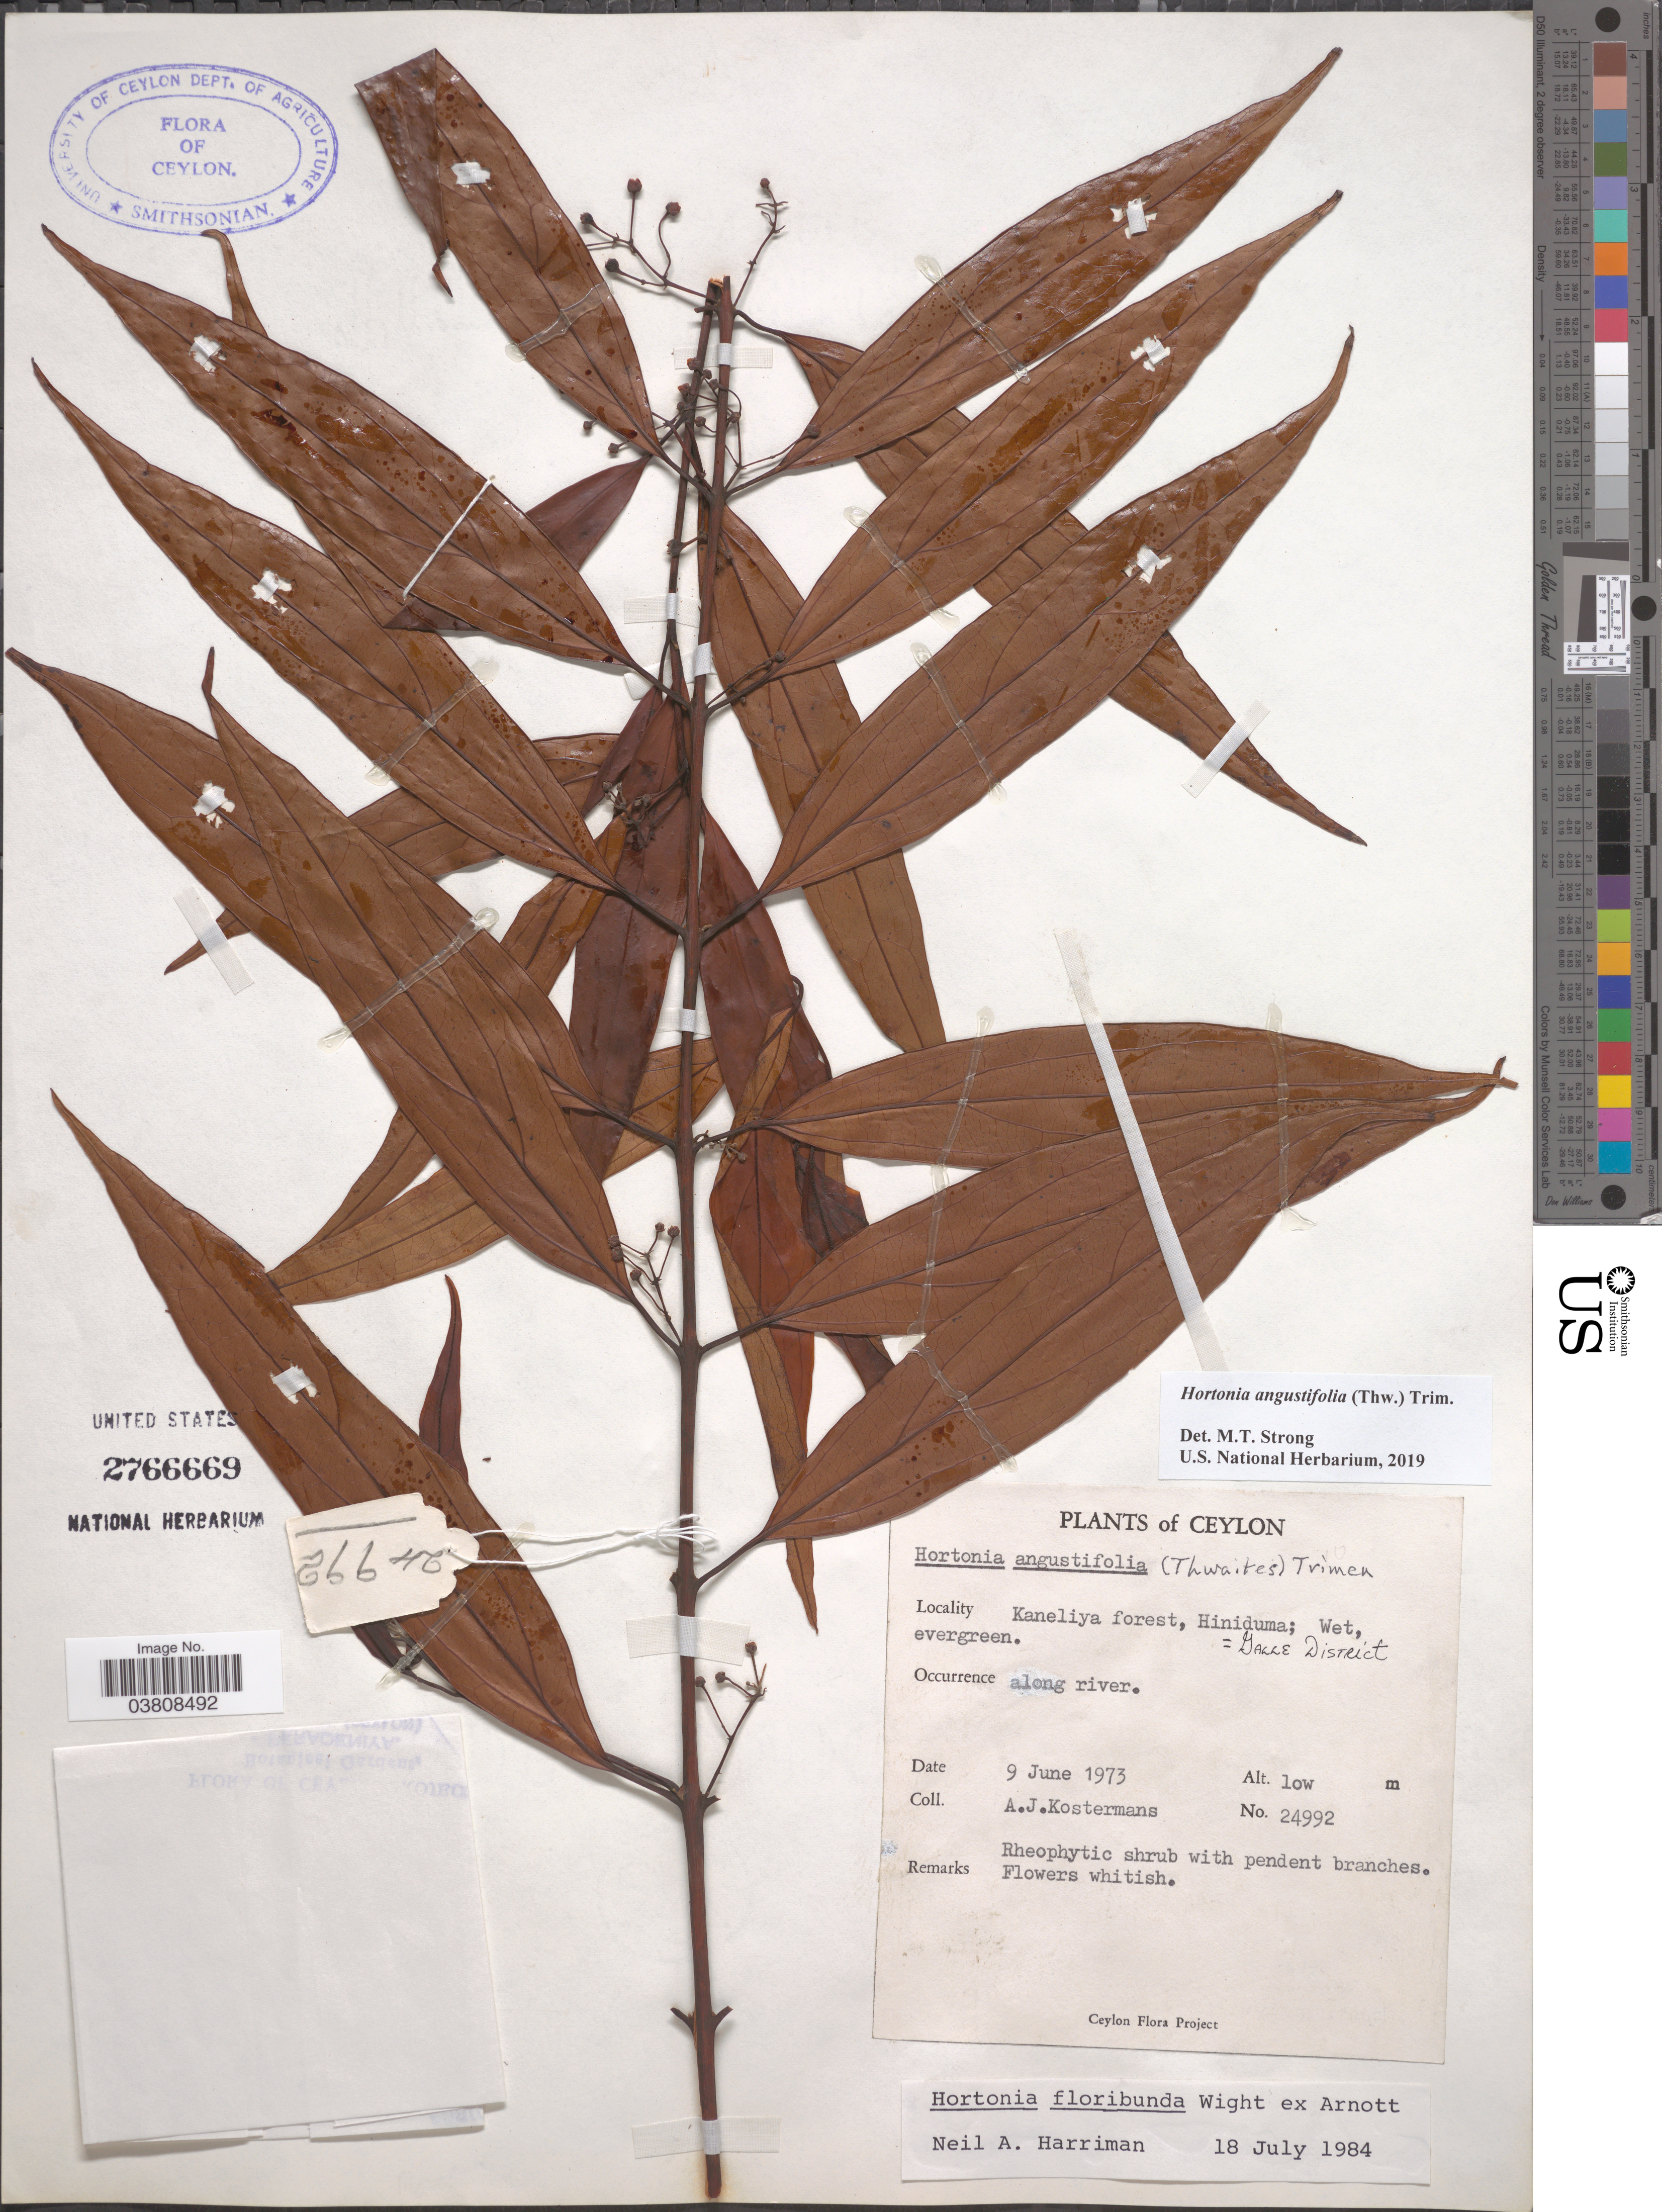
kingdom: Plantae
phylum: Tracheophyta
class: Magnoliopsida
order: Laurales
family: Monimiaceae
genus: Hortonia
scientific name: Hortonia angustifolia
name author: Trimen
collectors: A. J. G. Kostermans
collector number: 24992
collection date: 1973-06-09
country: Sri Lanka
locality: Ceylon. Kaneliya Forest, Hiniduma; Wet, evergreen, Galle District.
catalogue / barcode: US 2766669